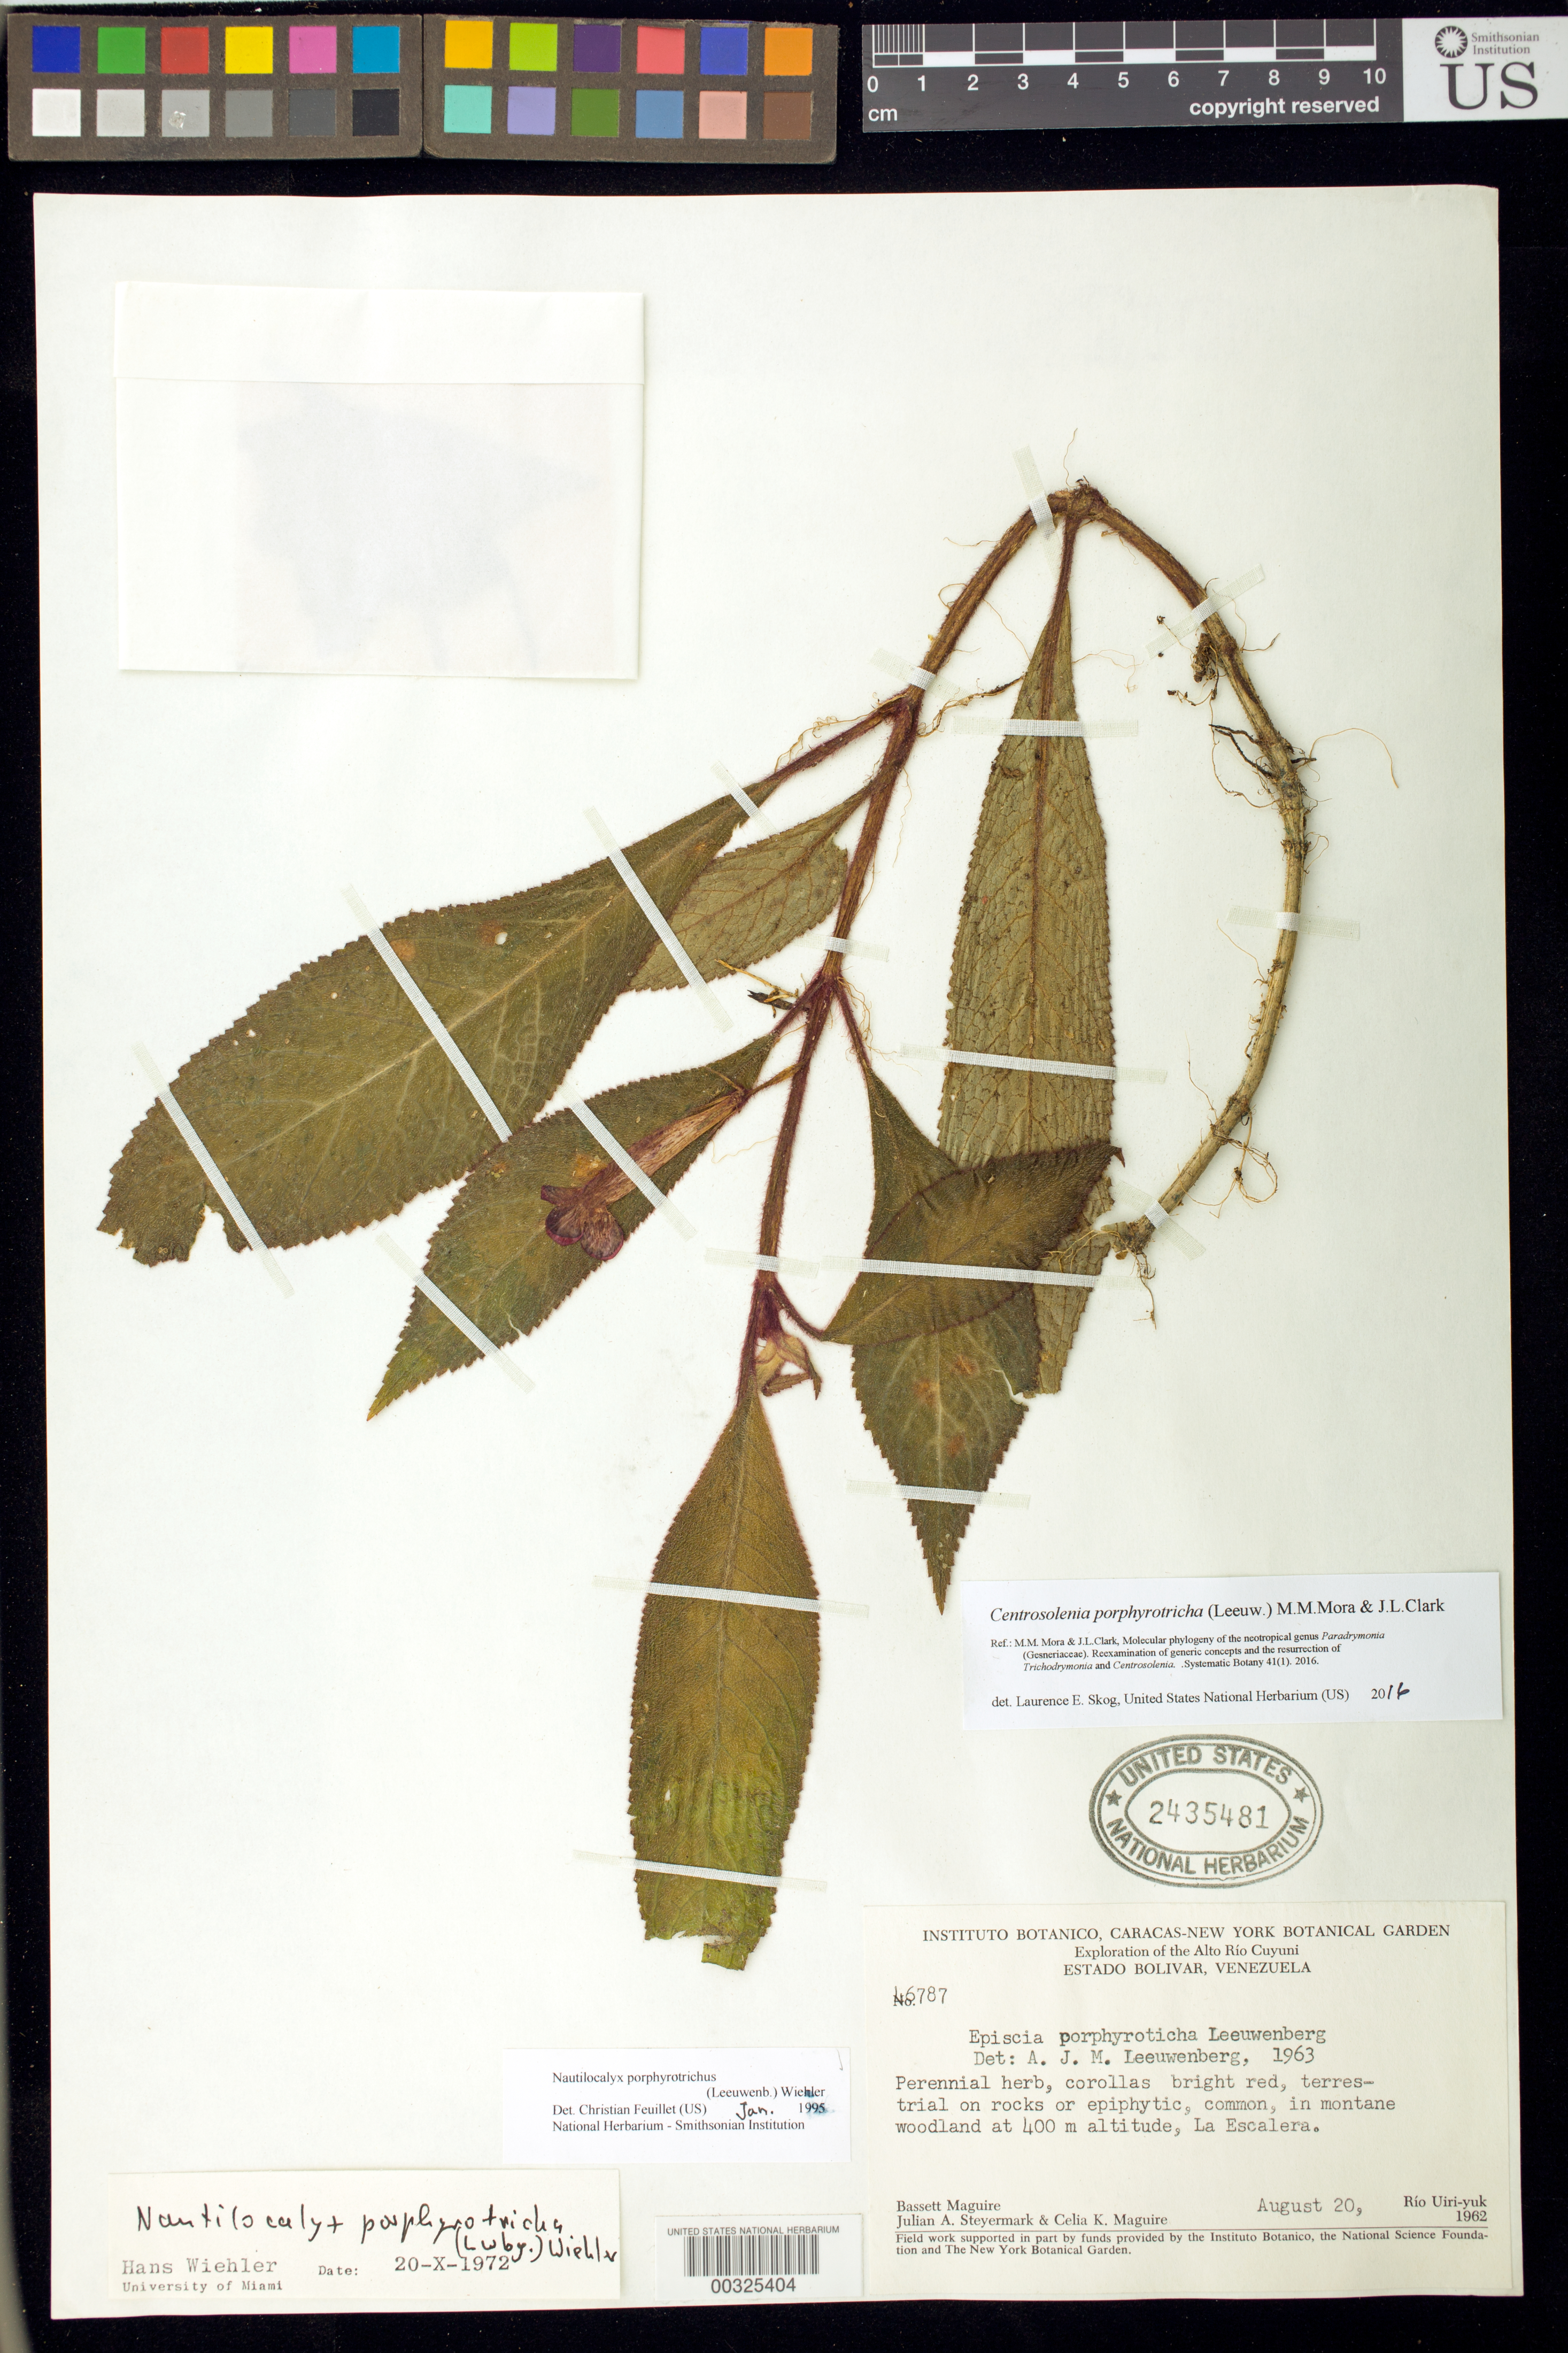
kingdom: Plantae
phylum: Tracheophyta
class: Magnoliopsida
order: Lamiales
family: Gesneriaceae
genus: Centrosolenia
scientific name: Centrosolenia porphyrotricha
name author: (Leeuw.) M.M. Mora & J.L. Clark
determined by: Skog, Laurence E.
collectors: B. Maguire, J. Steyermark & C. K. Maguire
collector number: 46787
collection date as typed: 20 Aug 1962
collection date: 1962-08-20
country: Venezuela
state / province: Bolívar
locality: La Escalera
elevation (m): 400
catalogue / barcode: US 2435481